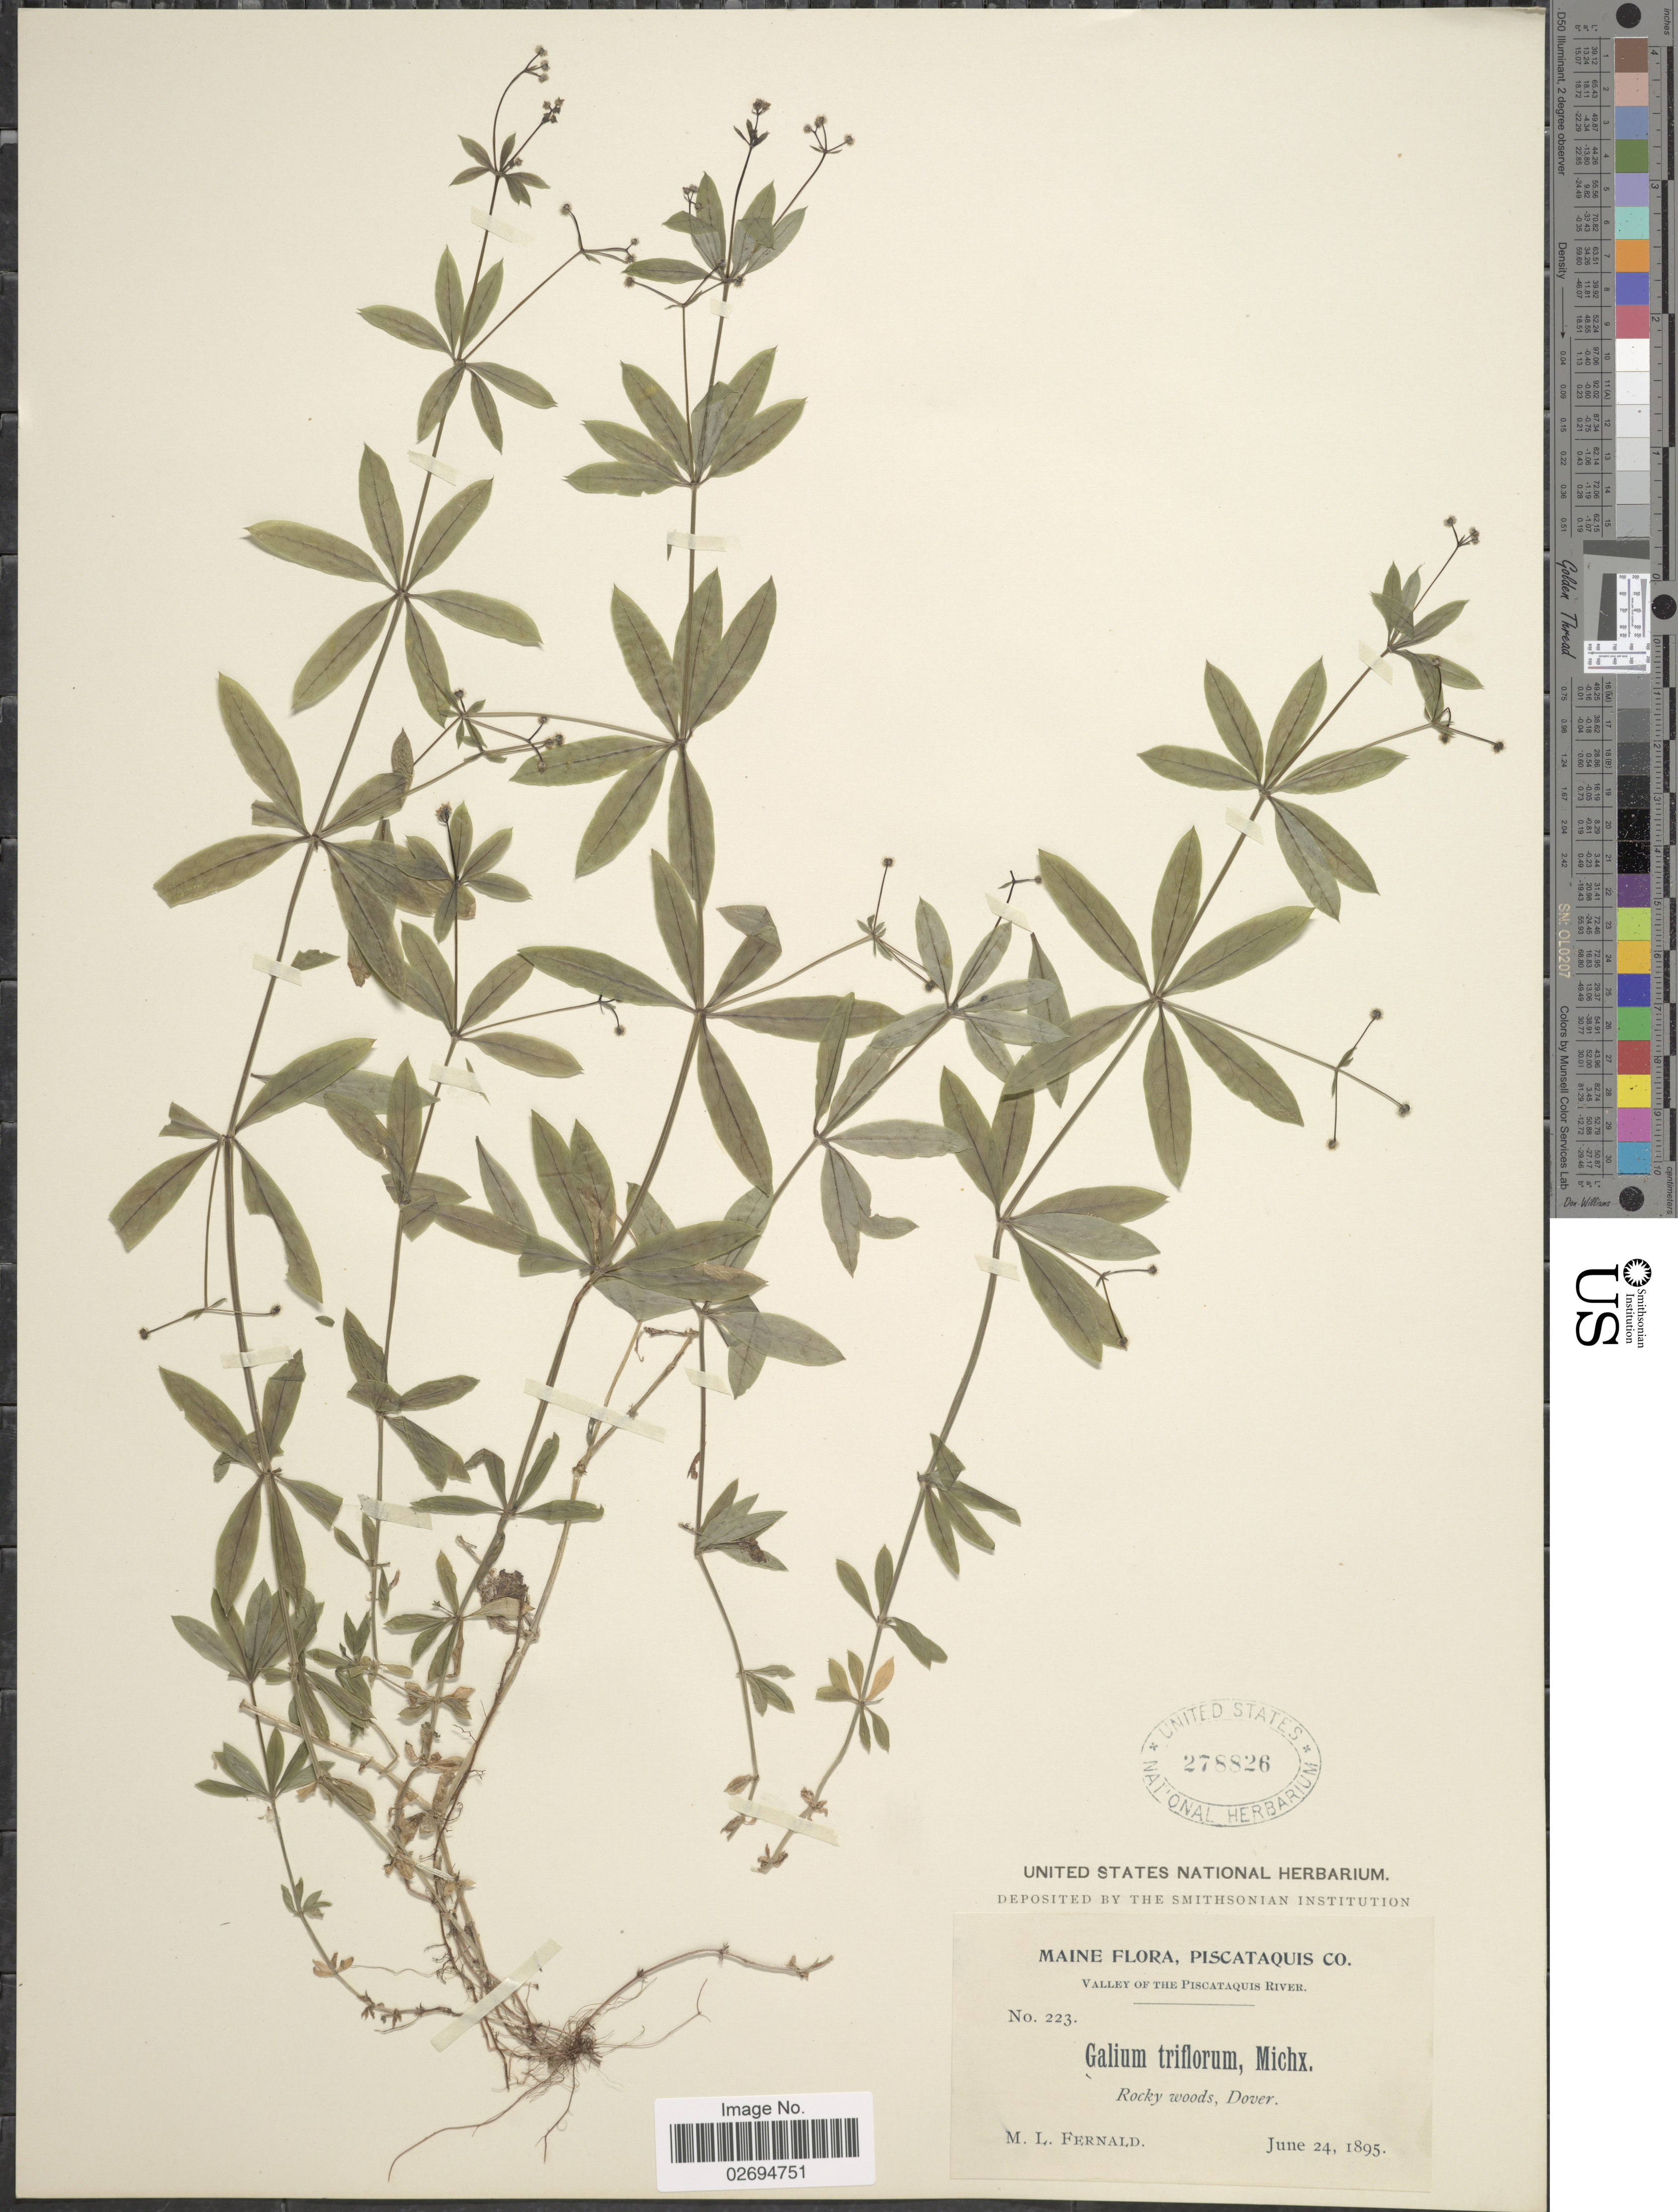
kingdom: Plantae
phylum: Tracheophyta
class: Magnoliopsida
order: Gentianales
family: Rubiaceae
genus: Galium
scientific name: Galium triflorum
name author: Michx.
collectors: M. L. Fernald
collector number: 223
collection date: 1895-06-24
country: United States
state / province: Maine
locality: Piscataquis Co, Valley of The Piscataquis River, Rocky woods, Dover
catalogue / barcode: US 278826